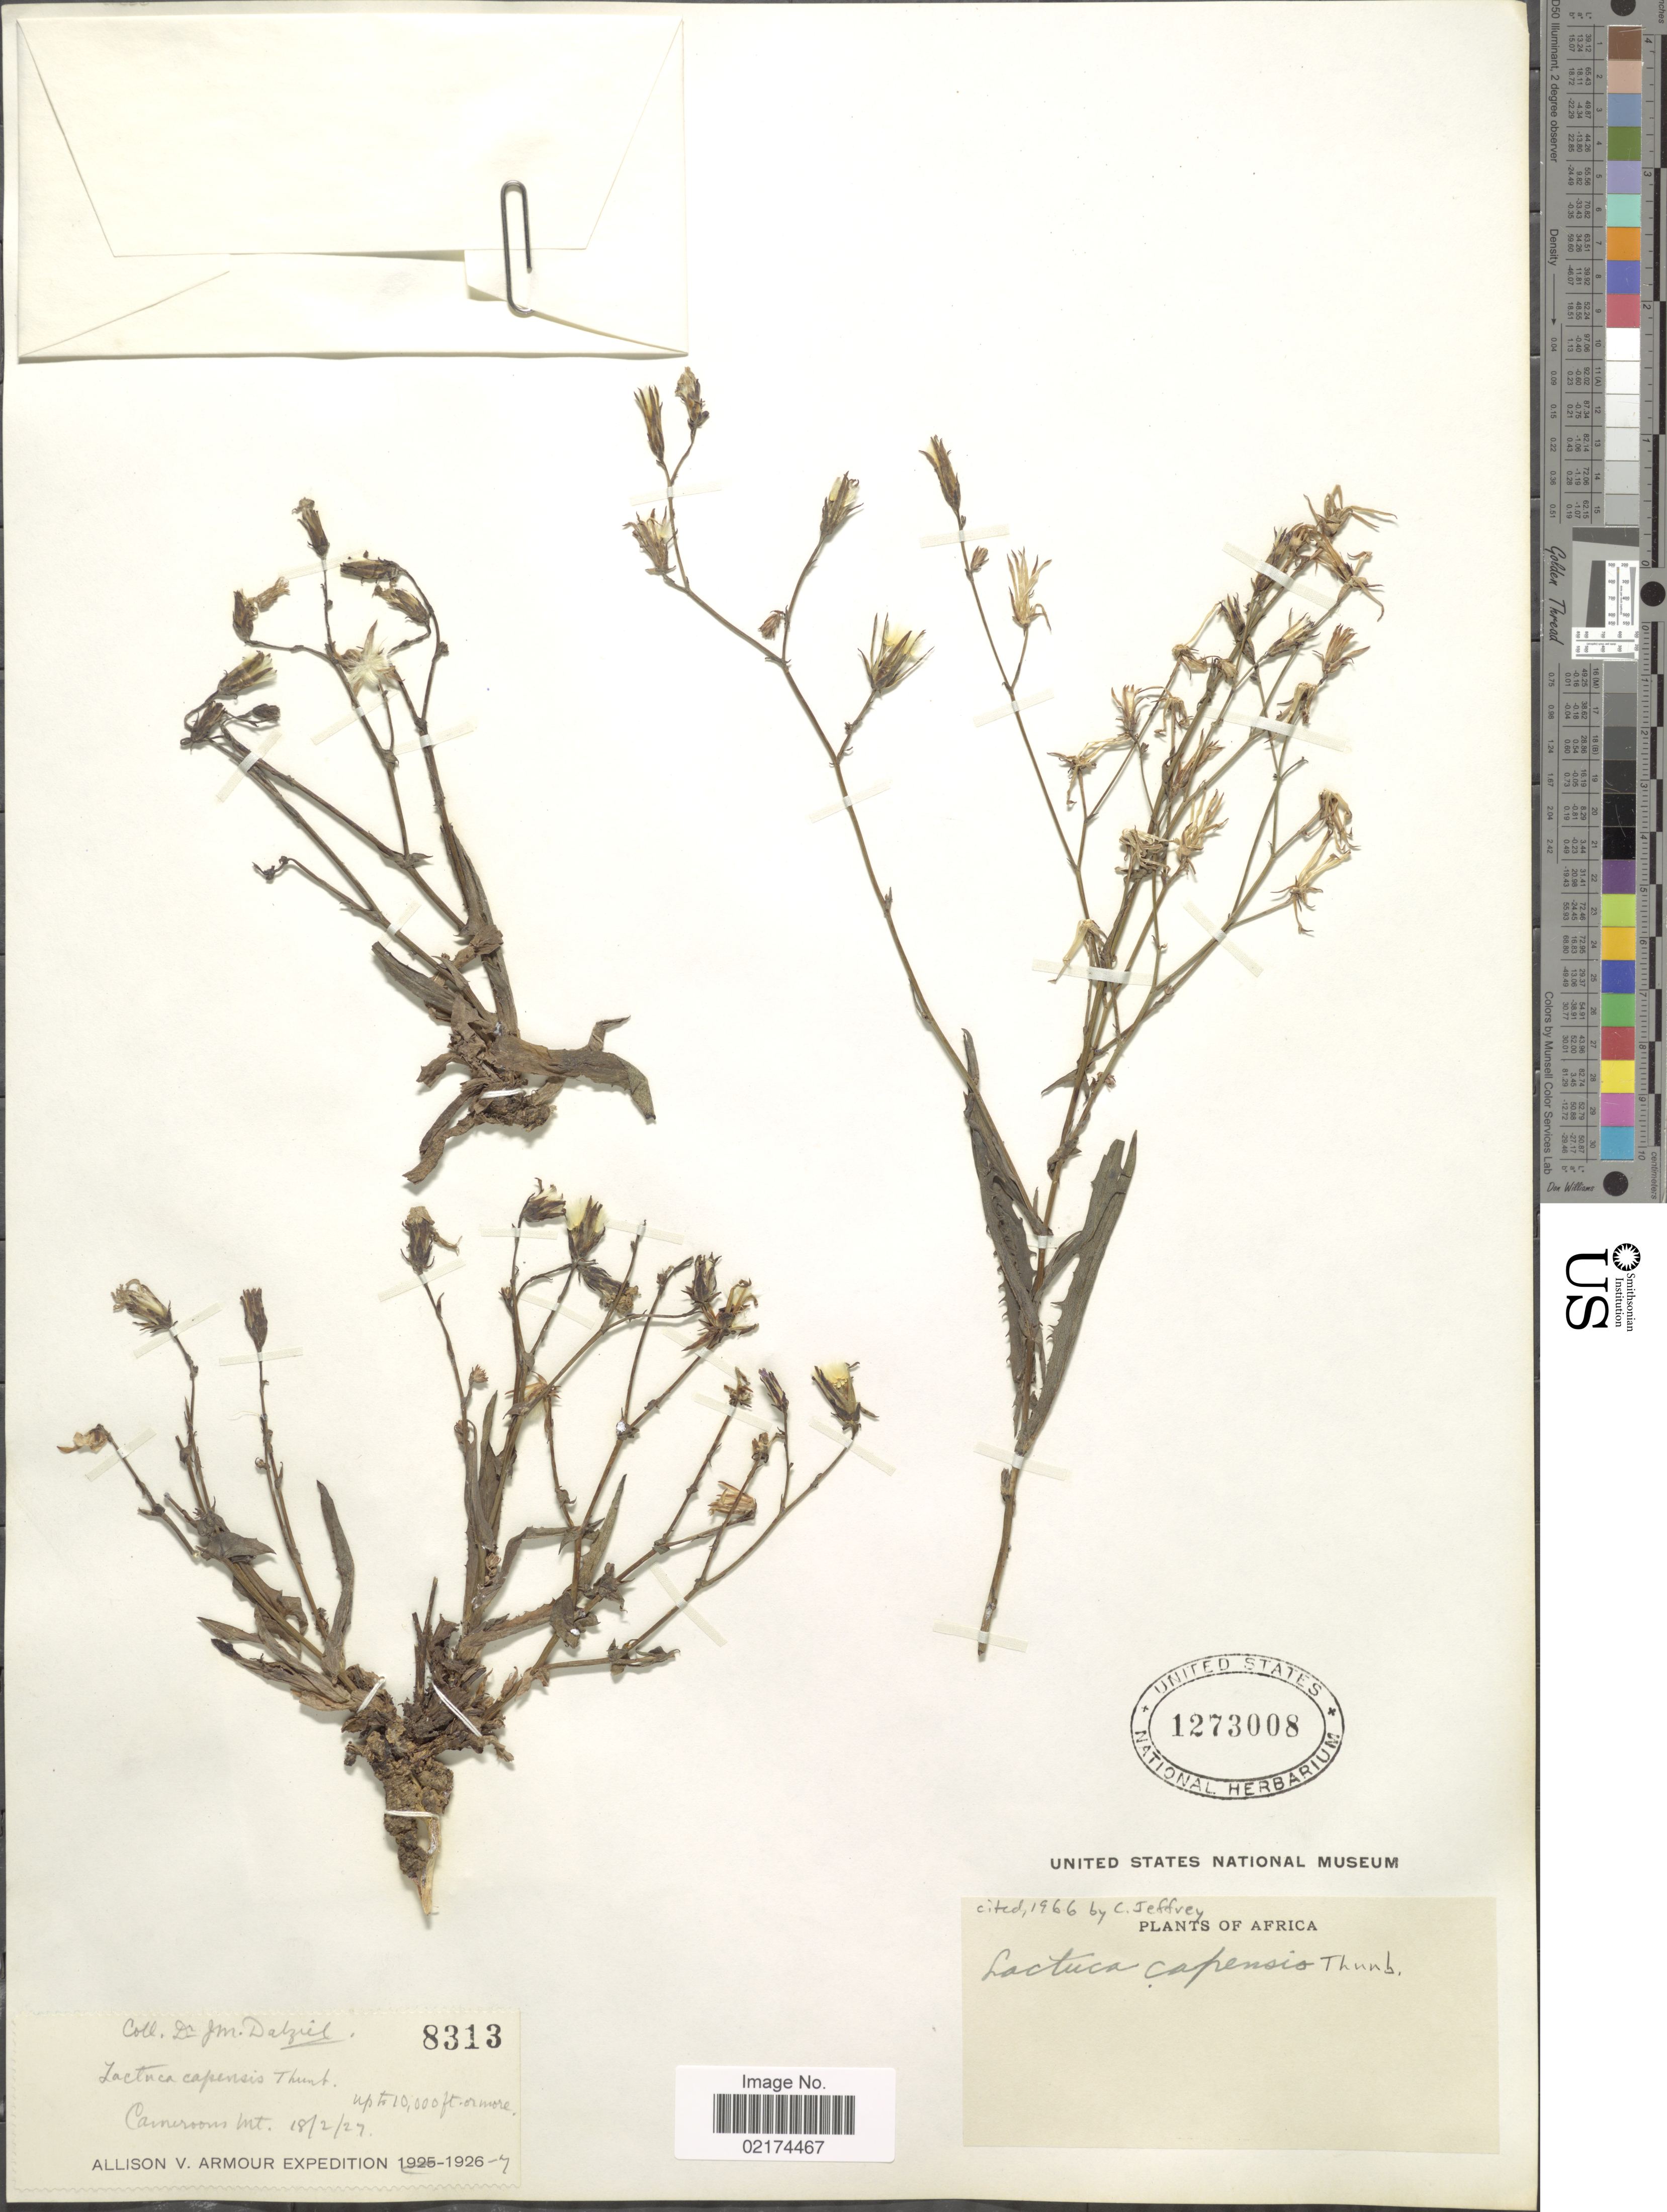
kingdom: Plantae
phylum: Tracheophyta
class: Magnoliopsida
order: Asterales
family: Asteraceae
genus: Lactuca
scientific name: Lactuca inermis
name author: Forssk.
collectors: J. Dalziel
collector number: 8313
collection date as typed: Transcribed d/m/y: 18/2/27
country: Cameroon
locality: Cameroon Mt.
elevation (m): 3048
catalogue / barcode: US 1273008